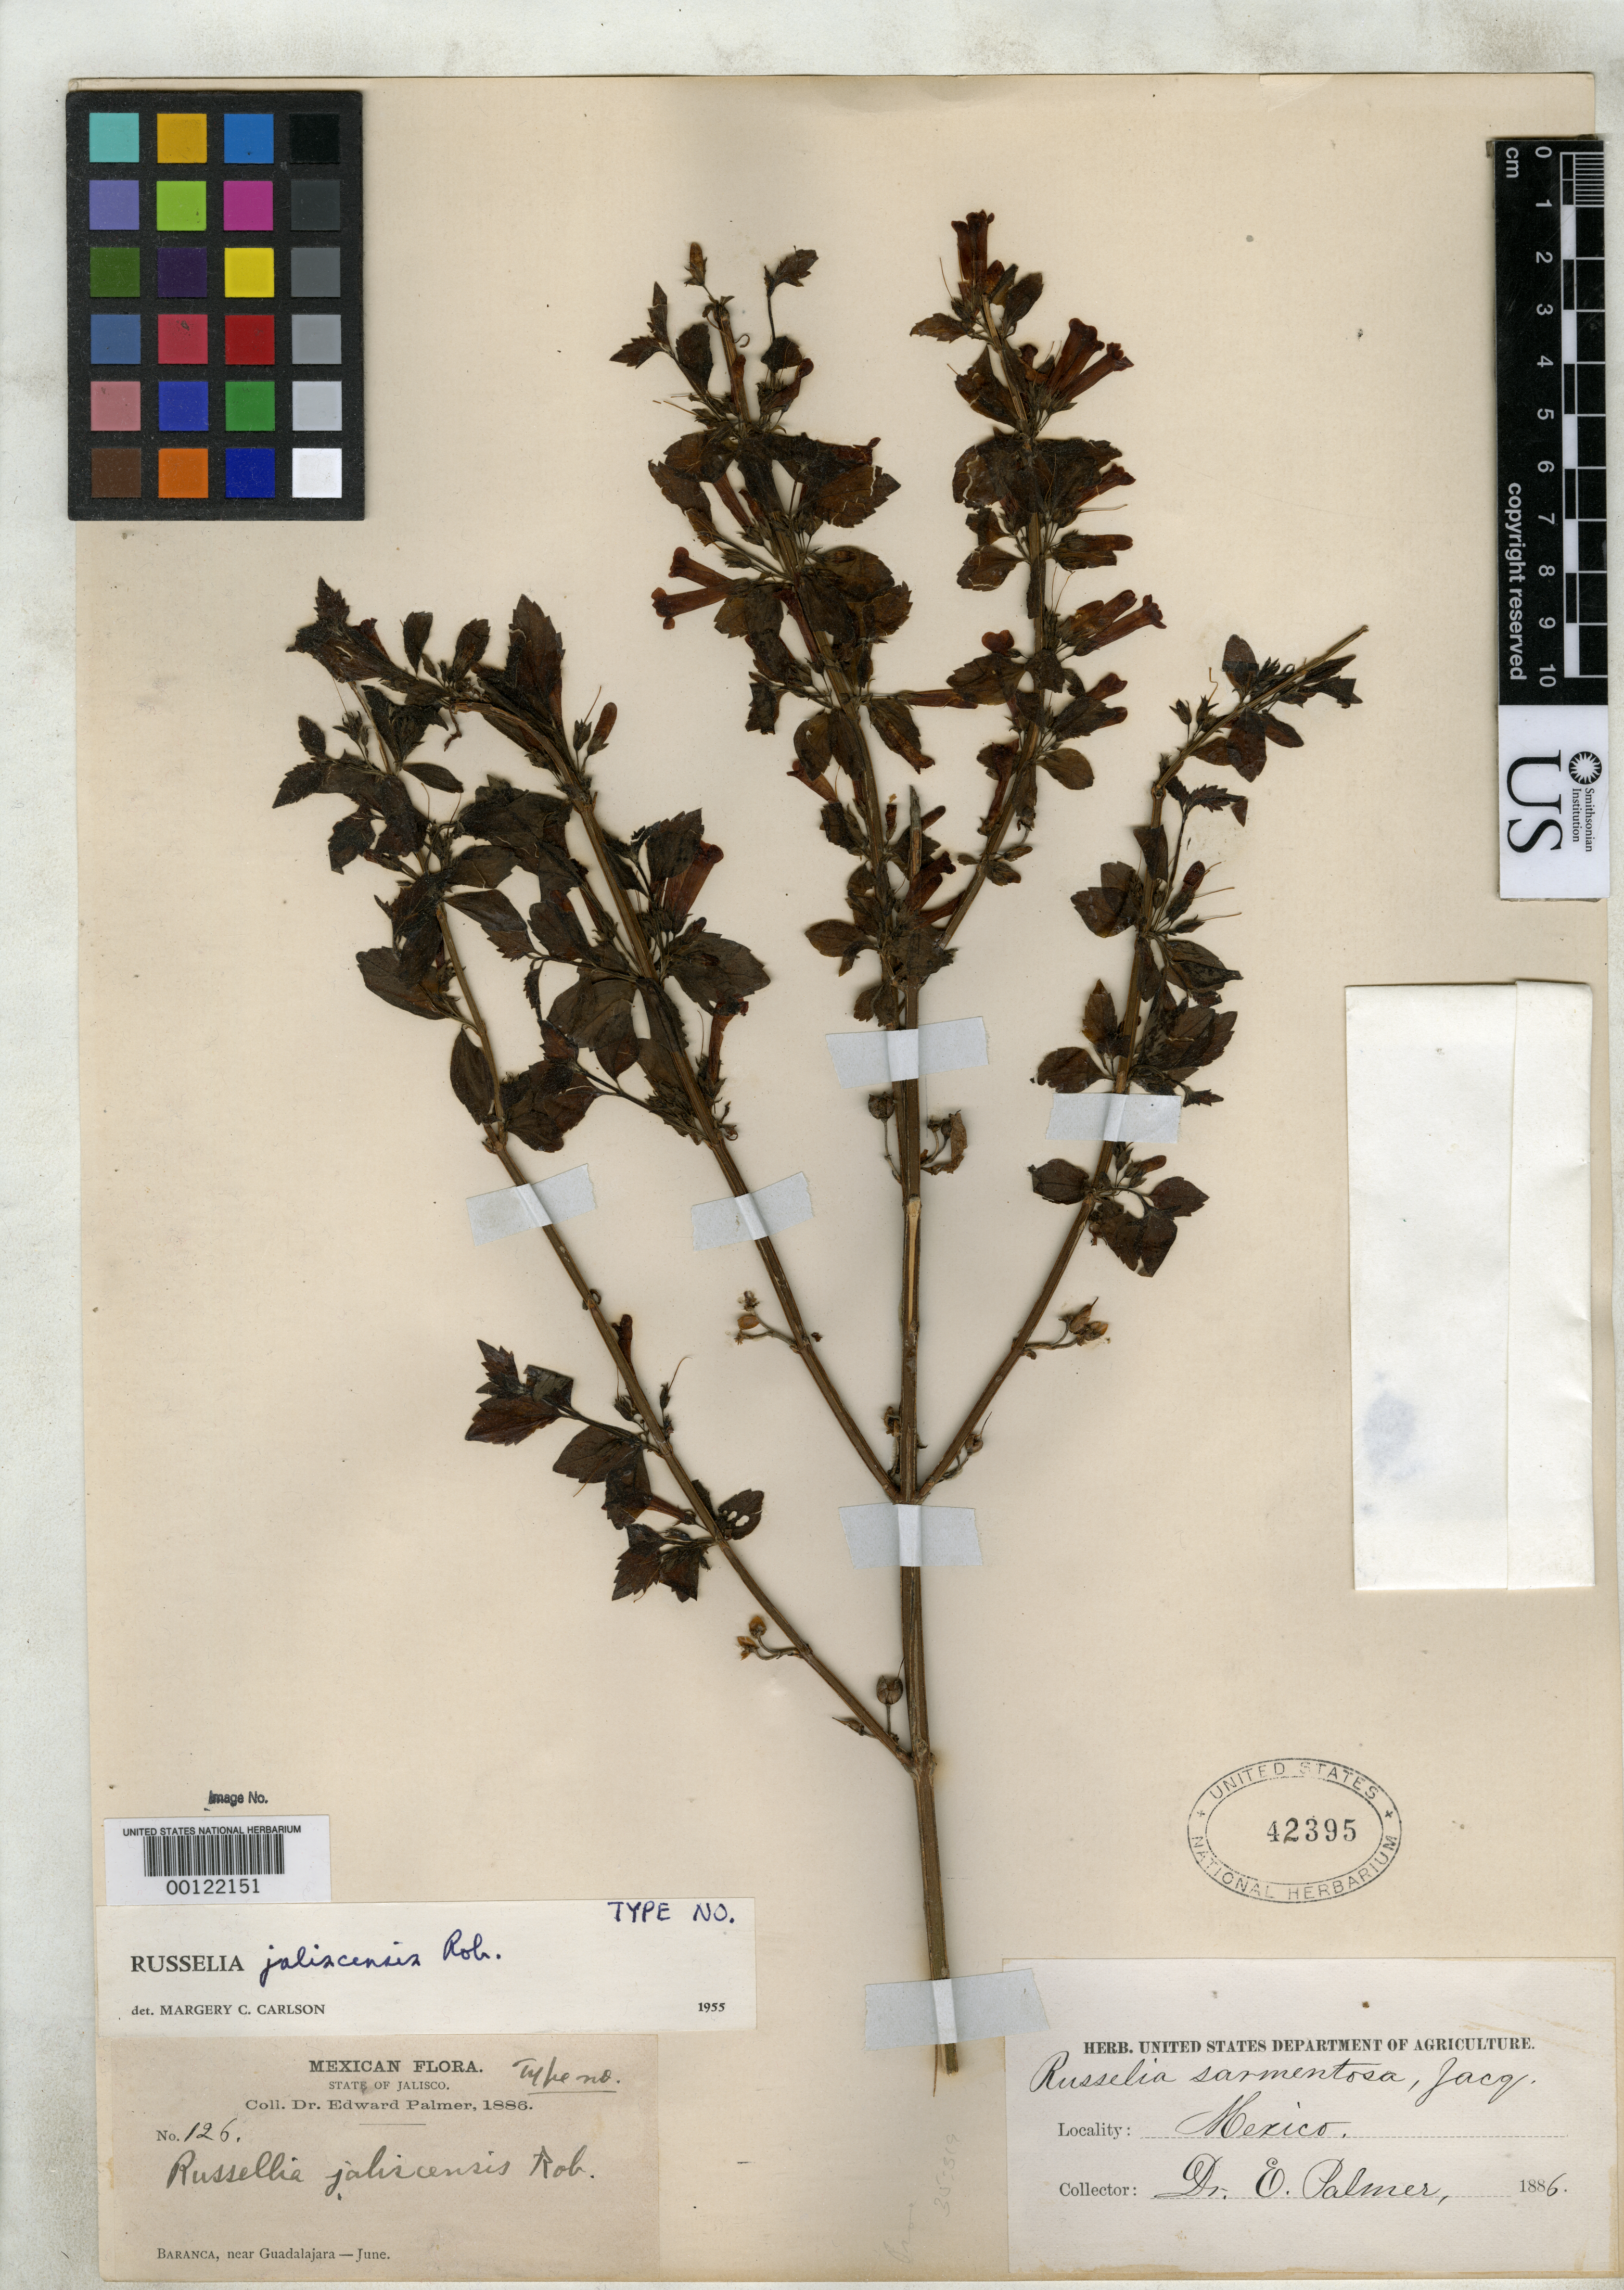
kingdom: Plantae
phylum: Tracheophyta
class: Magnoliopsida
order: Lamiales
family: Plantaginaceae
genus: Russelia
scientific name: Russelia jaliscensis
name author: B.L. Rob.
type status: Isotype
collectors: E. Palmer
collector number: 126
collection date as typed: Jun 1886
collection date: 1886-06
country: Mexico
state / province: Jalisco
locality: Guadalajara.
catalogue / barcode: US 42395